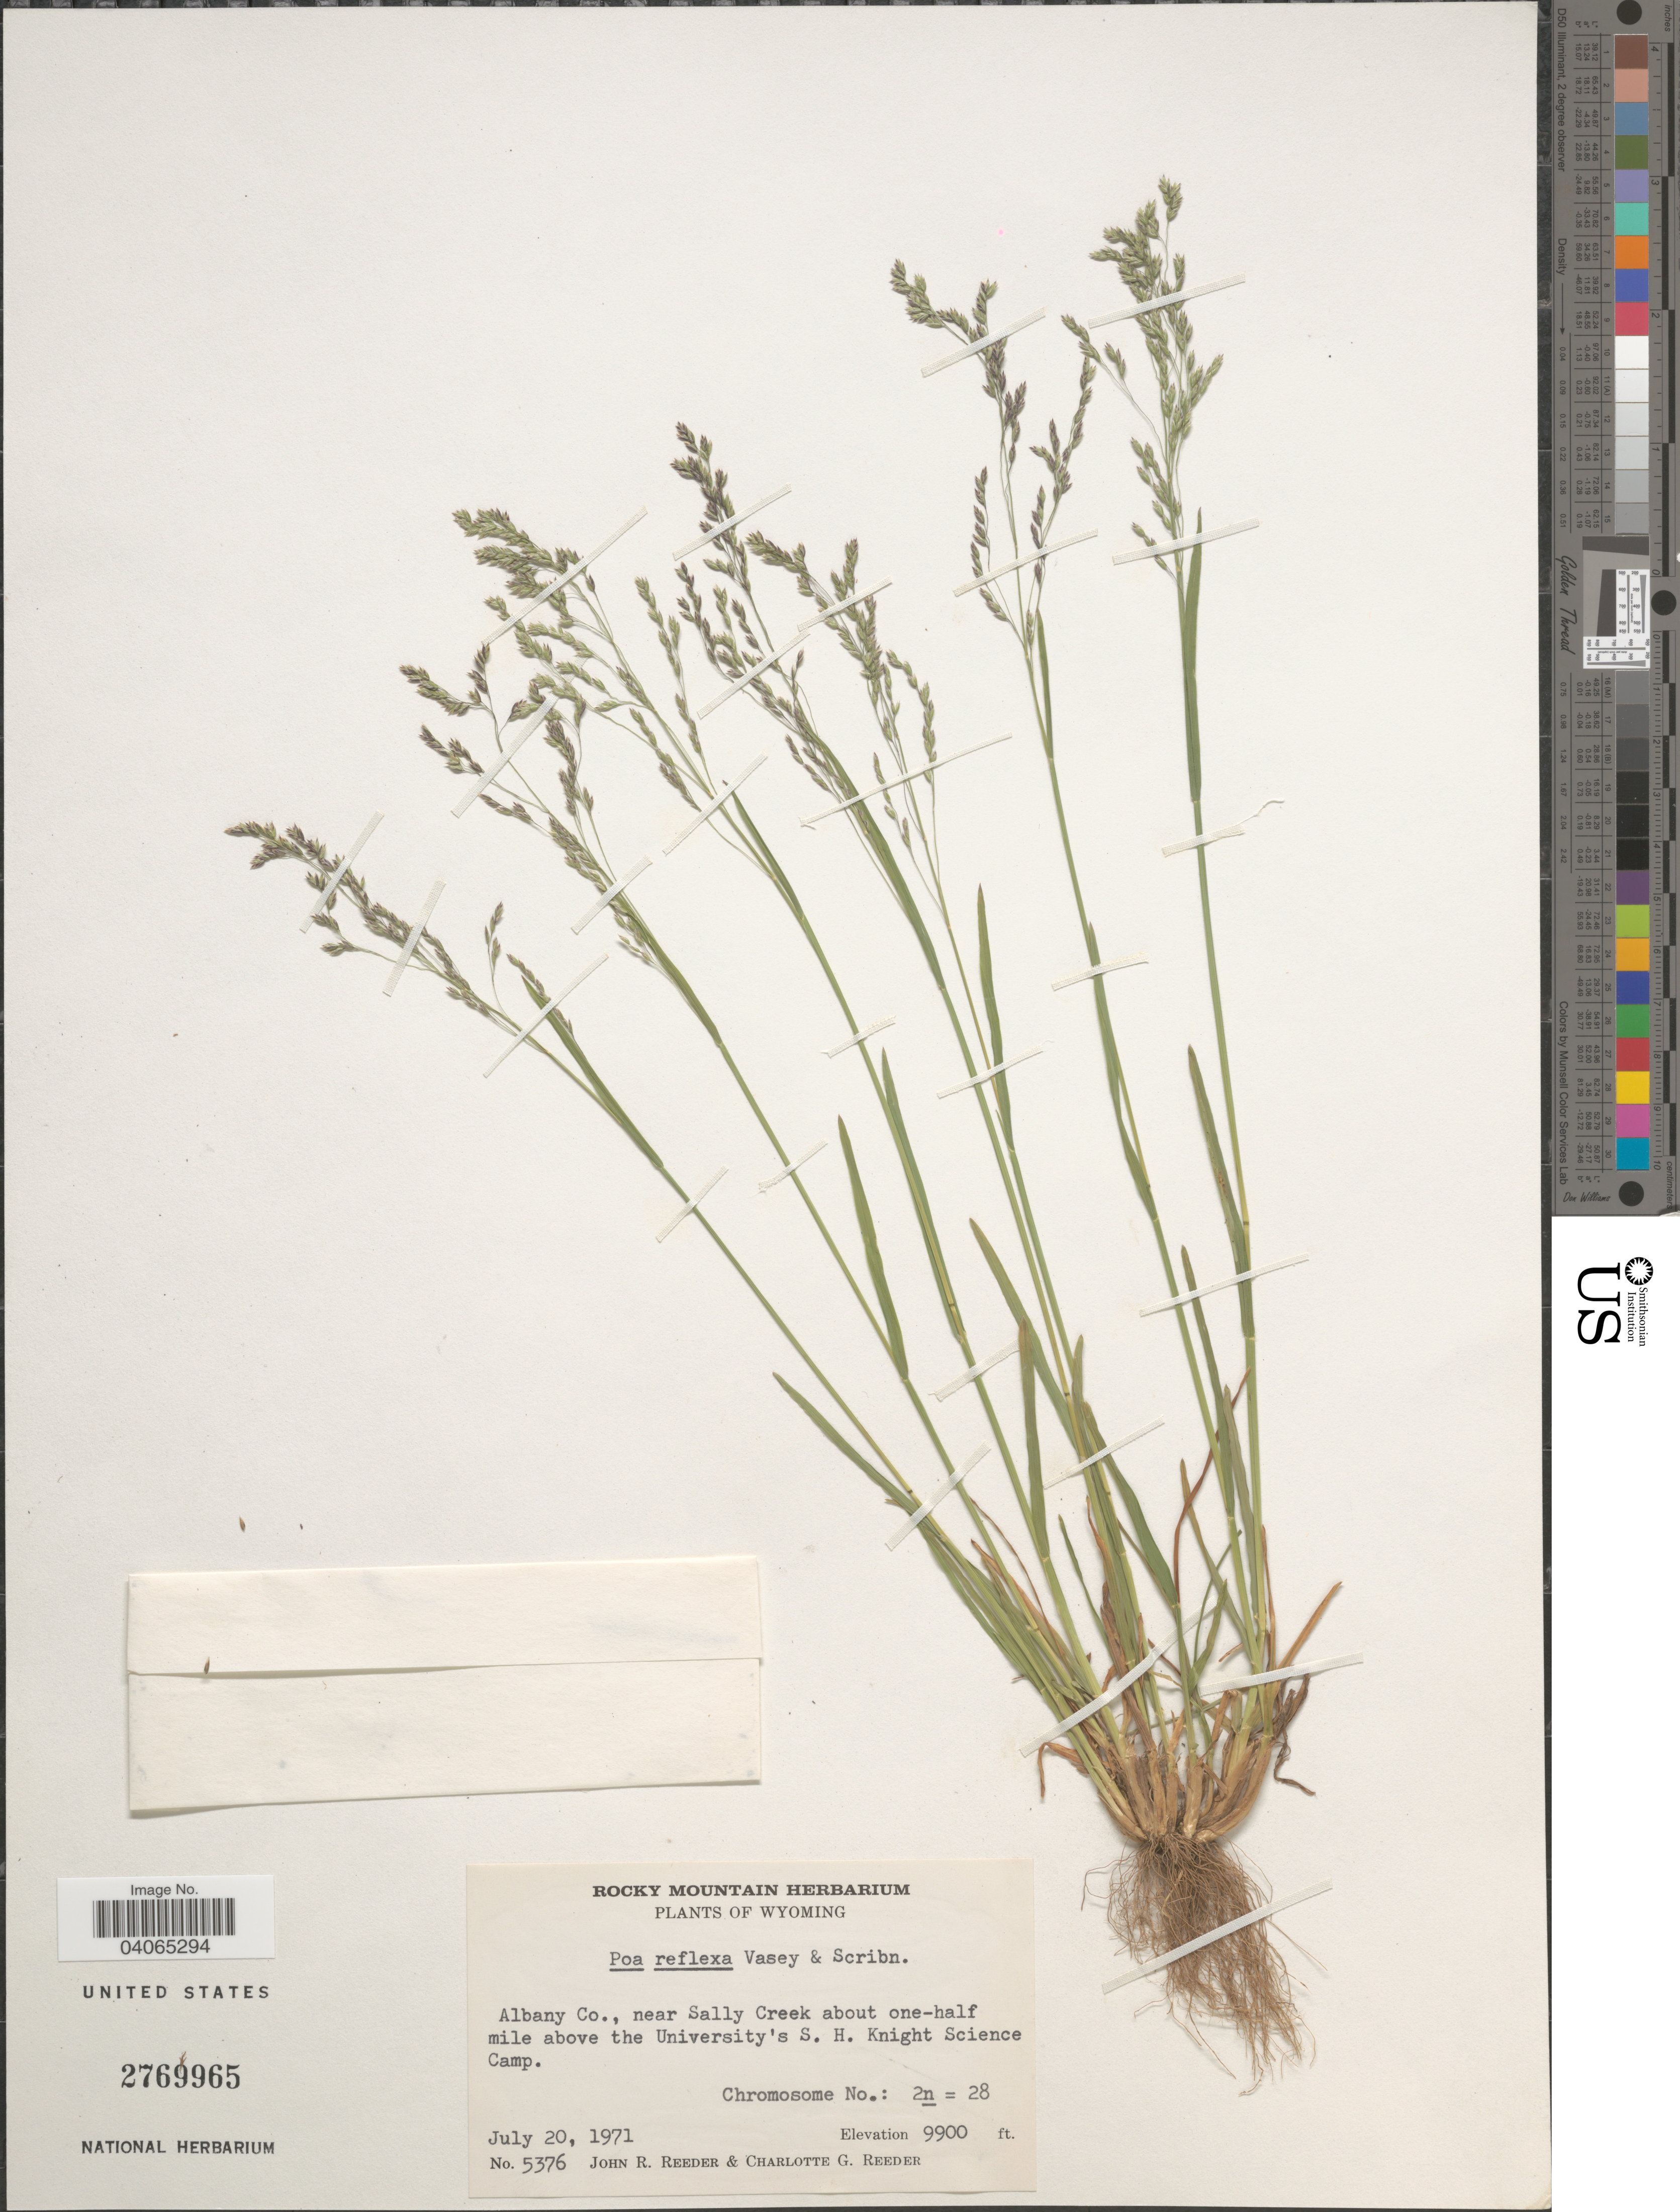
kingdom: Plantae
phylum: Tracheophyta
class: Liliopsida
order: Poales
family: Poaceae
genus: Poa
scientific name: Poa reflexa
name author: Vasey & Scribn.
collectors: J. R. Reeder & C. G. Reeder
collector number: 5376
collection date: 1971-07-20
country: United States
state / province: Wyoming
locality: Albany Co., near Sally Creek about one-half mile above the University's S. H. Knight Science Camp. Chromosome No.: 2n = 28.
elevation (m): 3018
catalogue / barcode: US 2769965